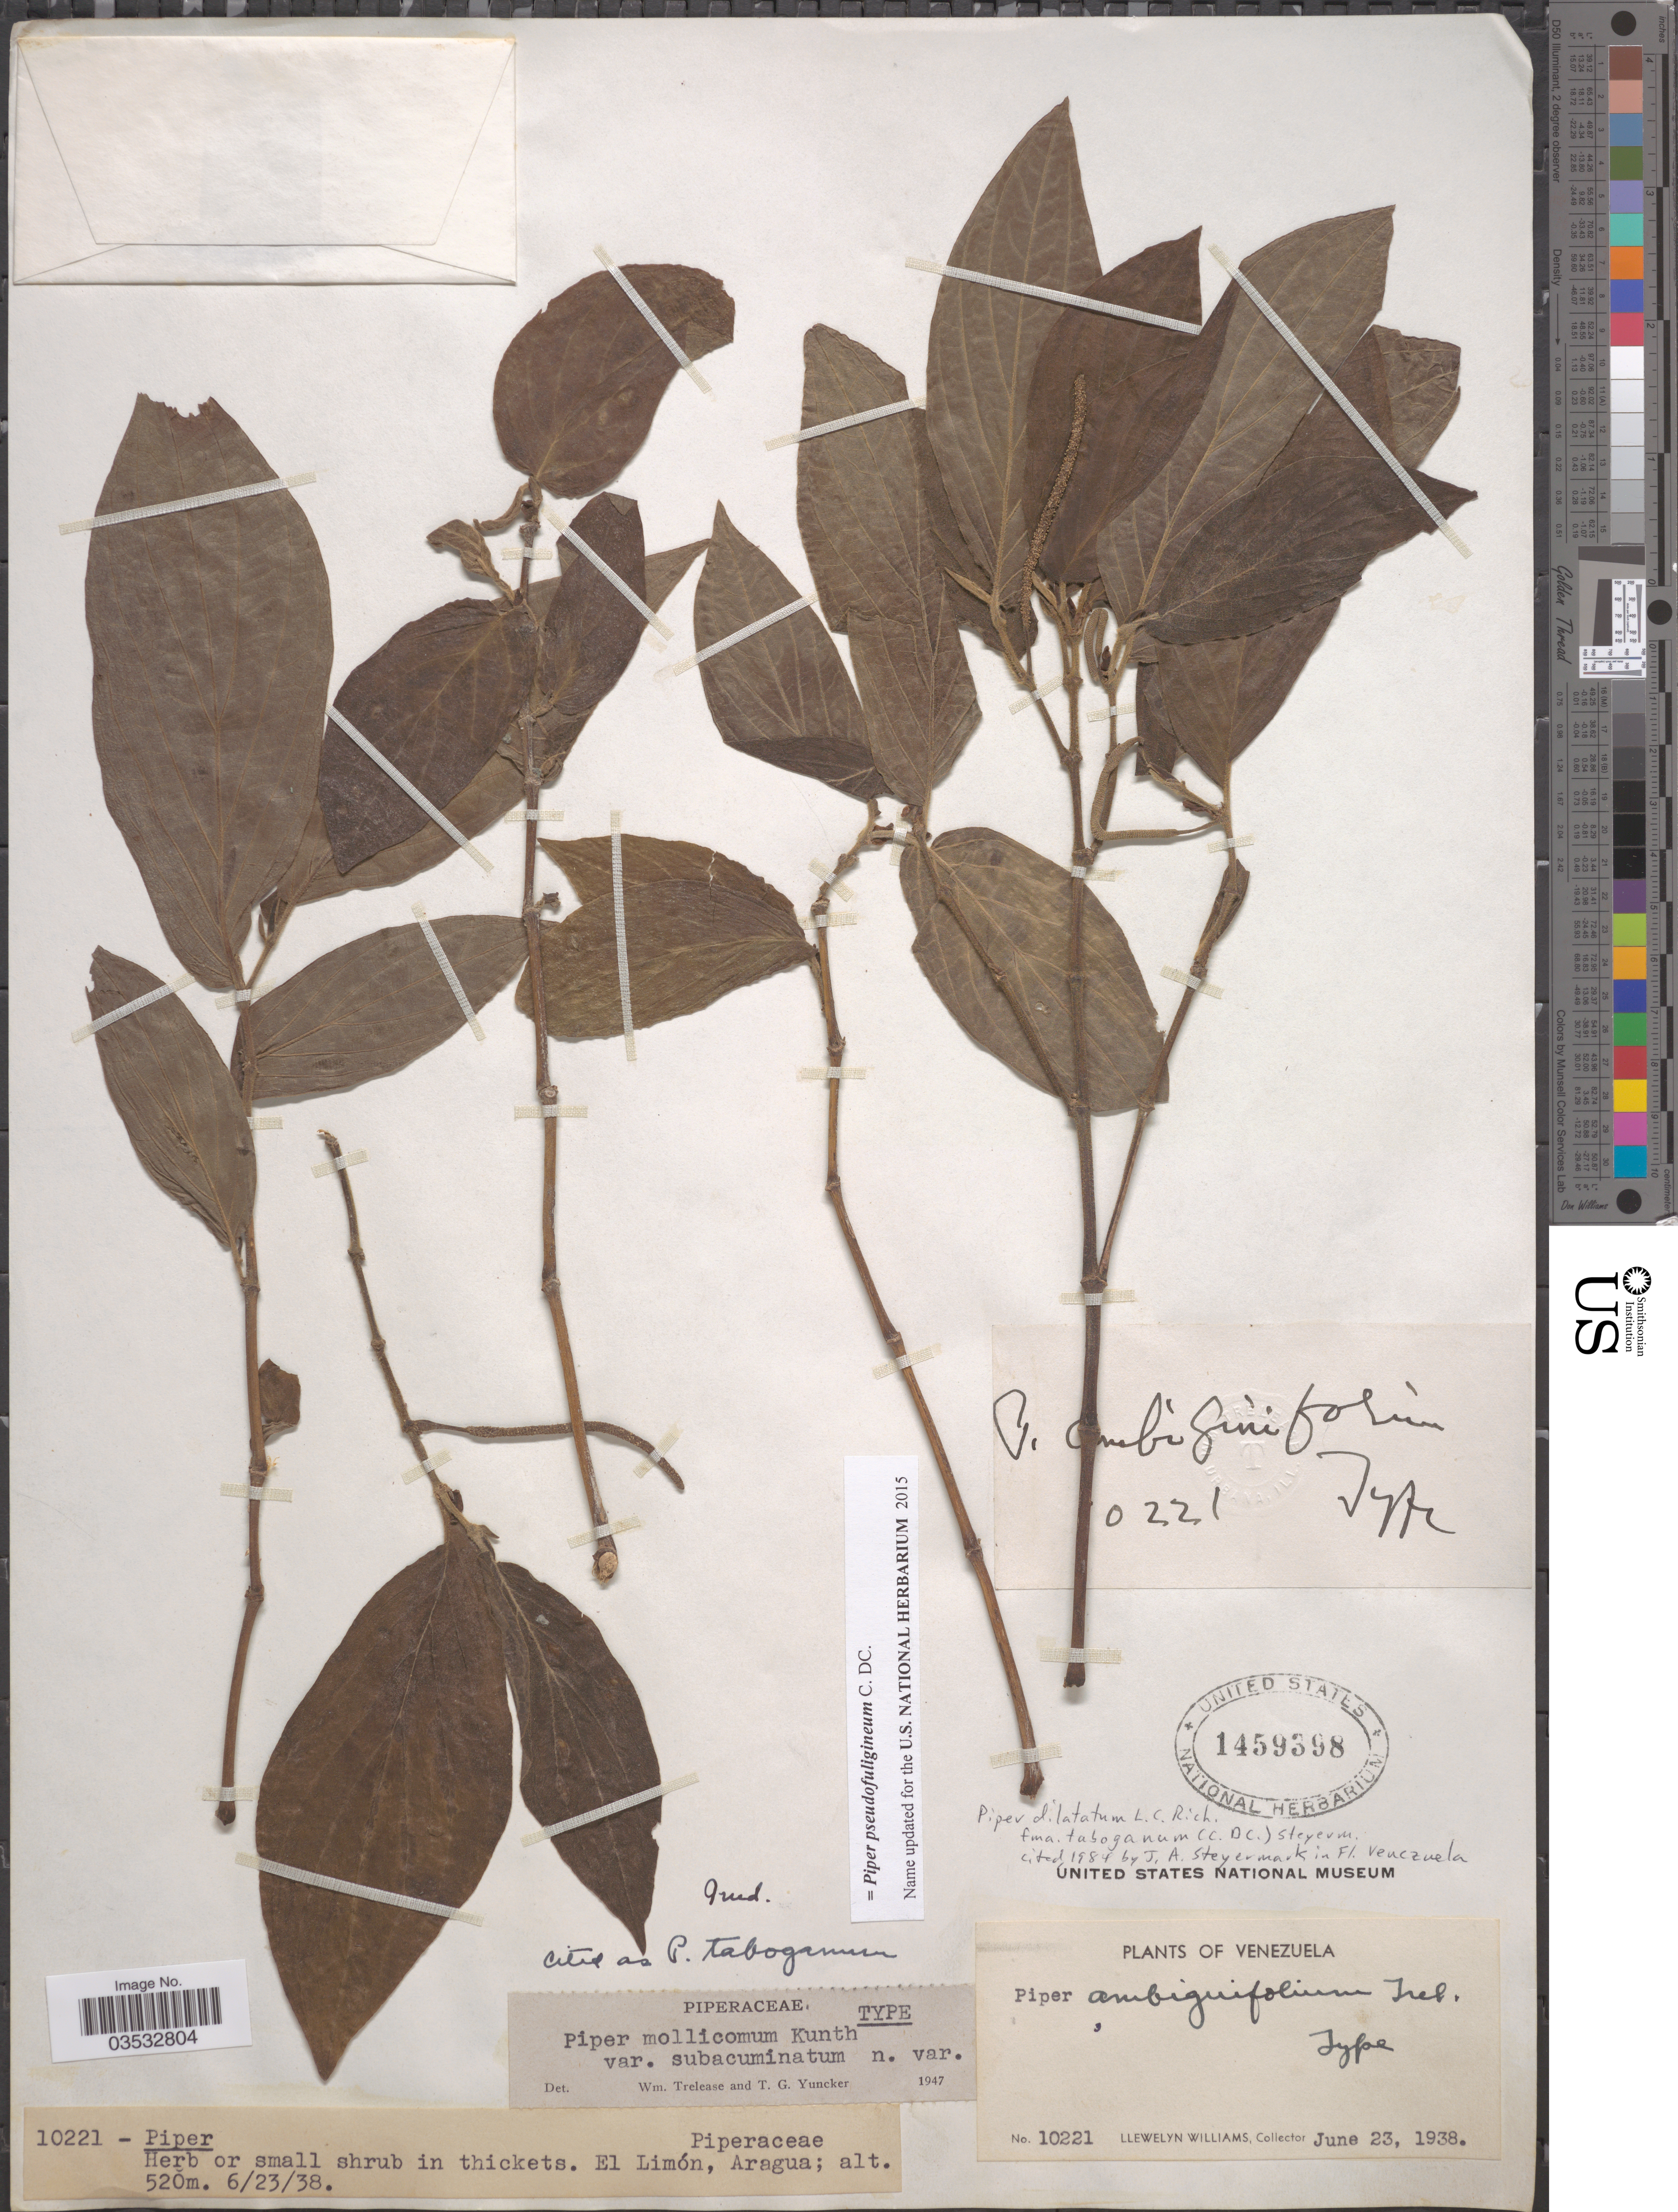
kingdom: Plantae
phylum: Tracheophyta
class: Magnoliopsida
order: Piperales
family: Piperaceae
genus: Piper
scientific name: Piper pseudofuligineum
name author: C. DC.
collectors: Ll. Williams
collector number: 10221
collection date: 1938-06-23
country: Venezuela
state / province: Aragua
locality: El Limón.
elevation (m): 520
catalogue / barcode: US 1459398